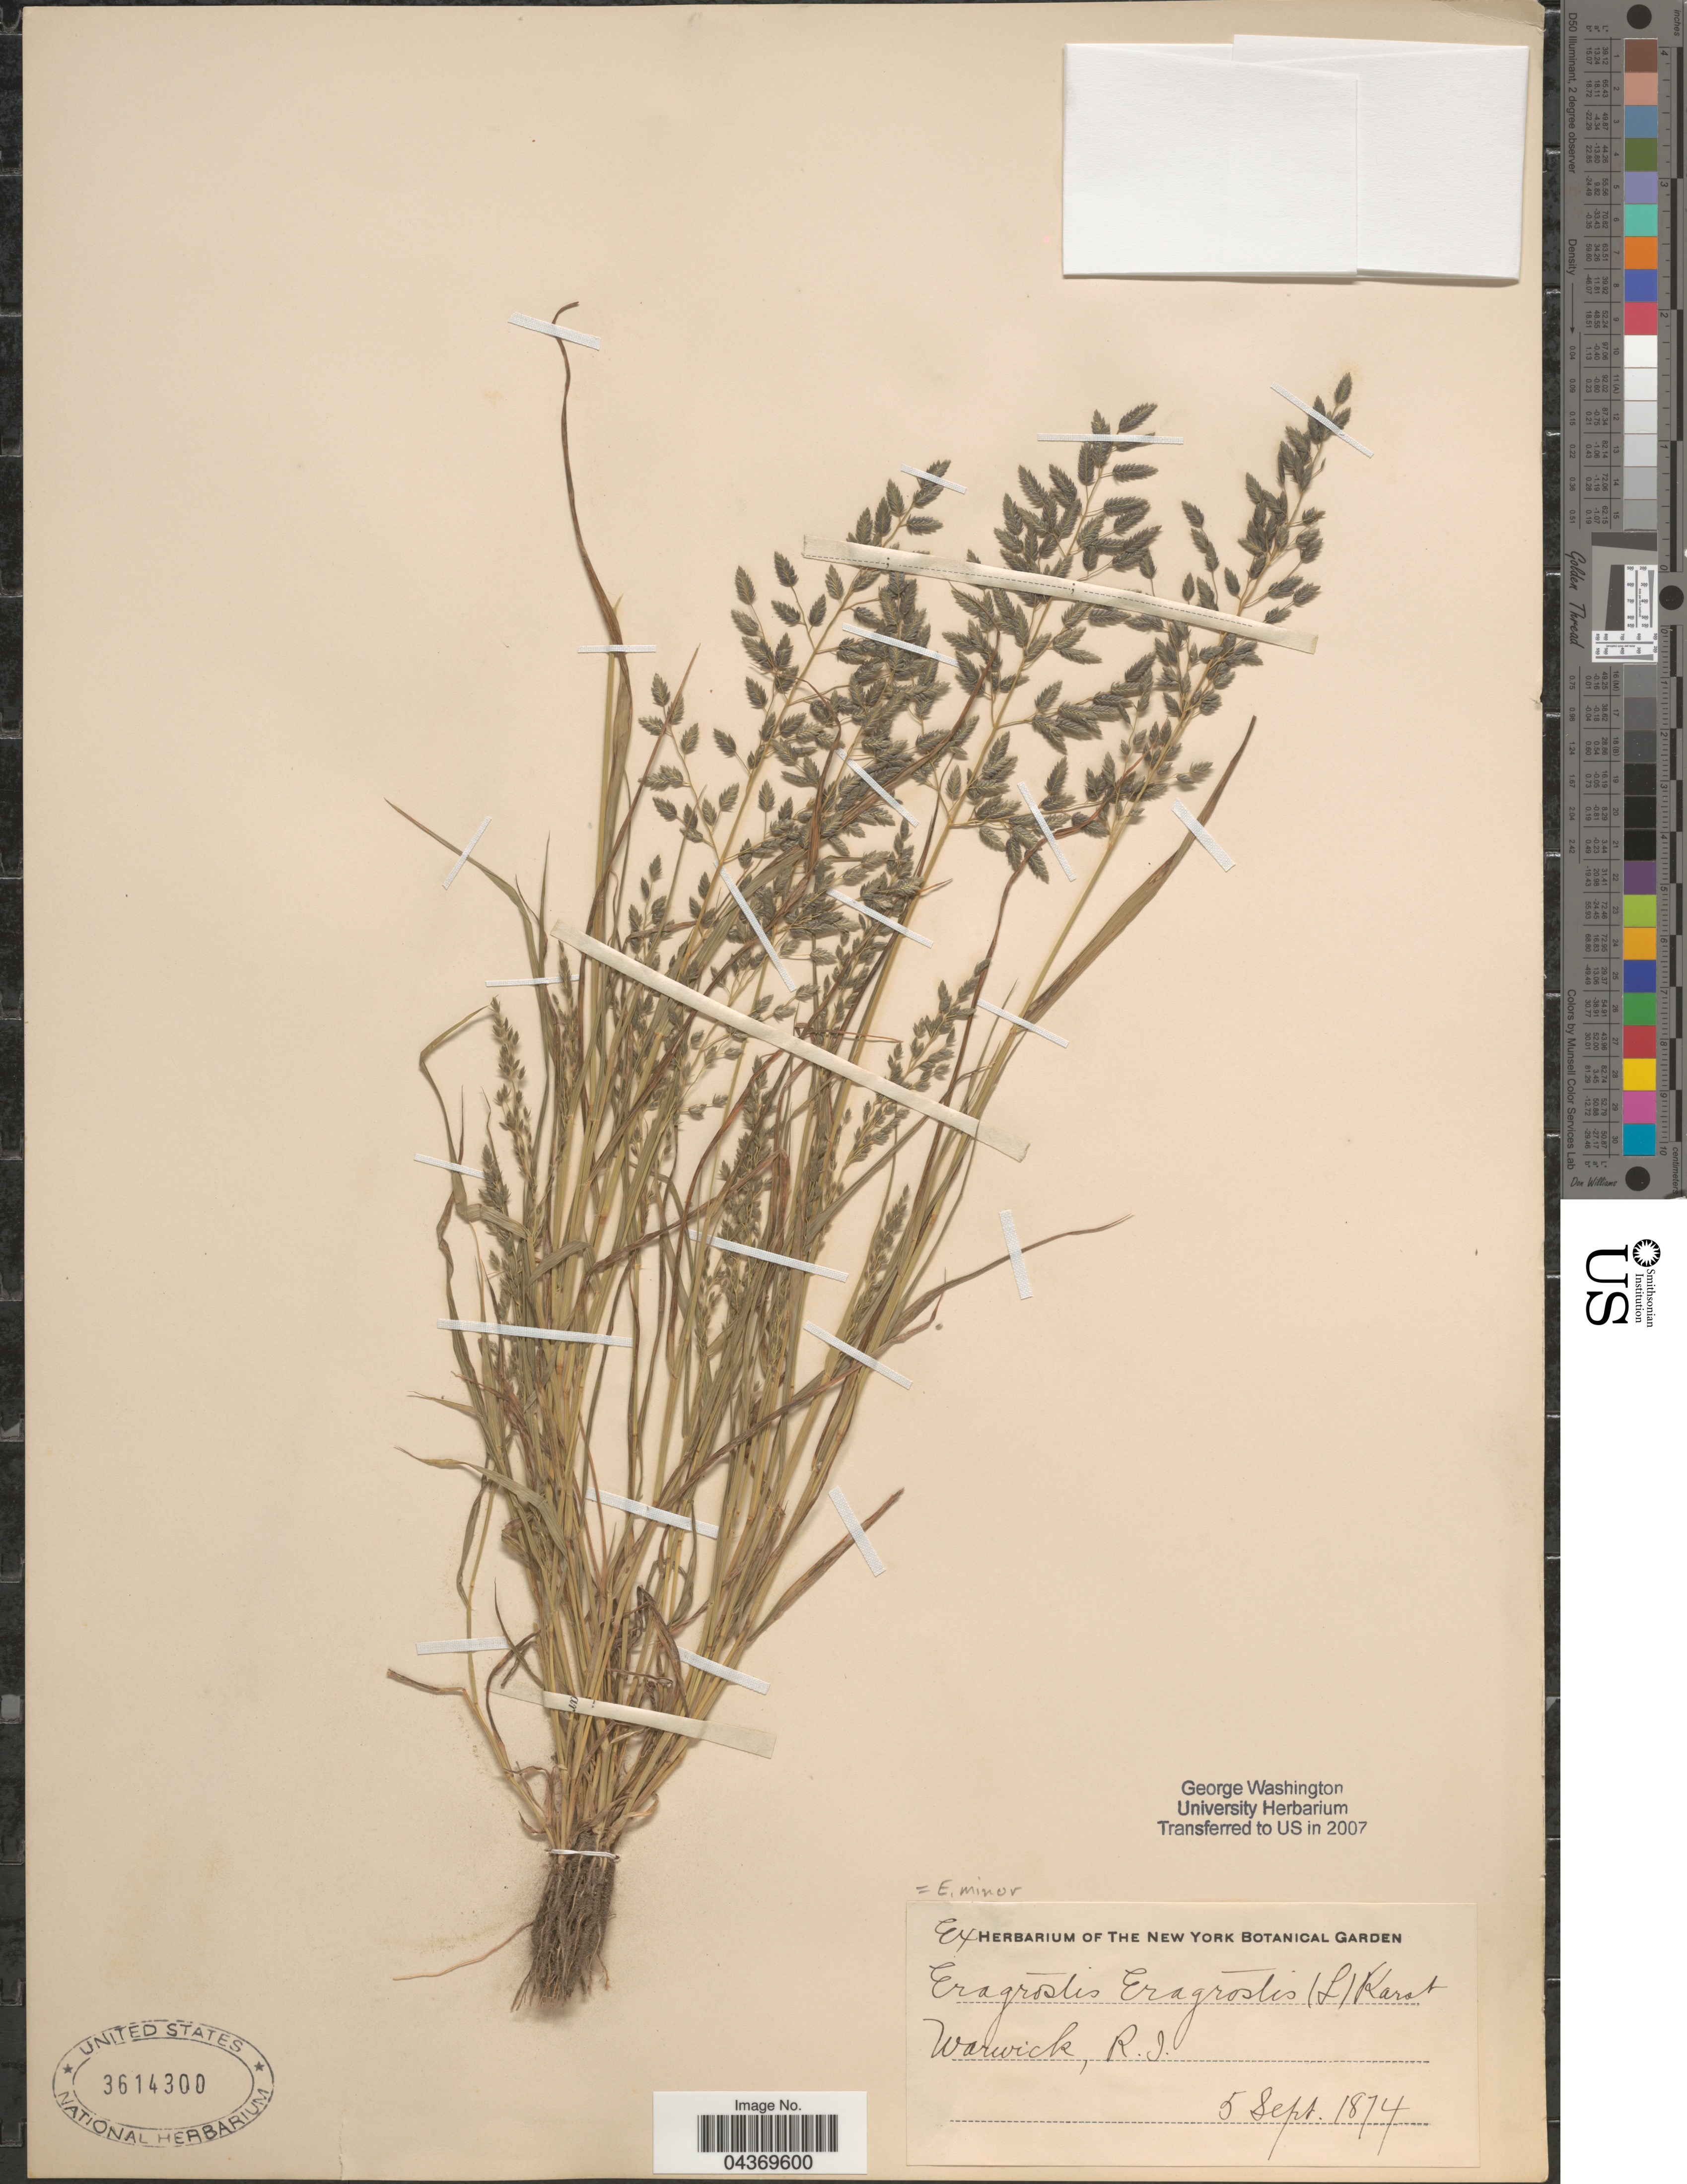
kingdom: Plantae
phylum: Tracheophyta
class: Liliopsida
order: Poales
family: Poaceae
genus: Eragrostis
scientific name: Eragrostis minor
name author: Host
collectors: Ex Herb. New York Botanical Garden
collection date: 1874-09-05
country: United States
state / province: Rhode Island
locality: Warwick.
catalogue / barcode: US 3614300